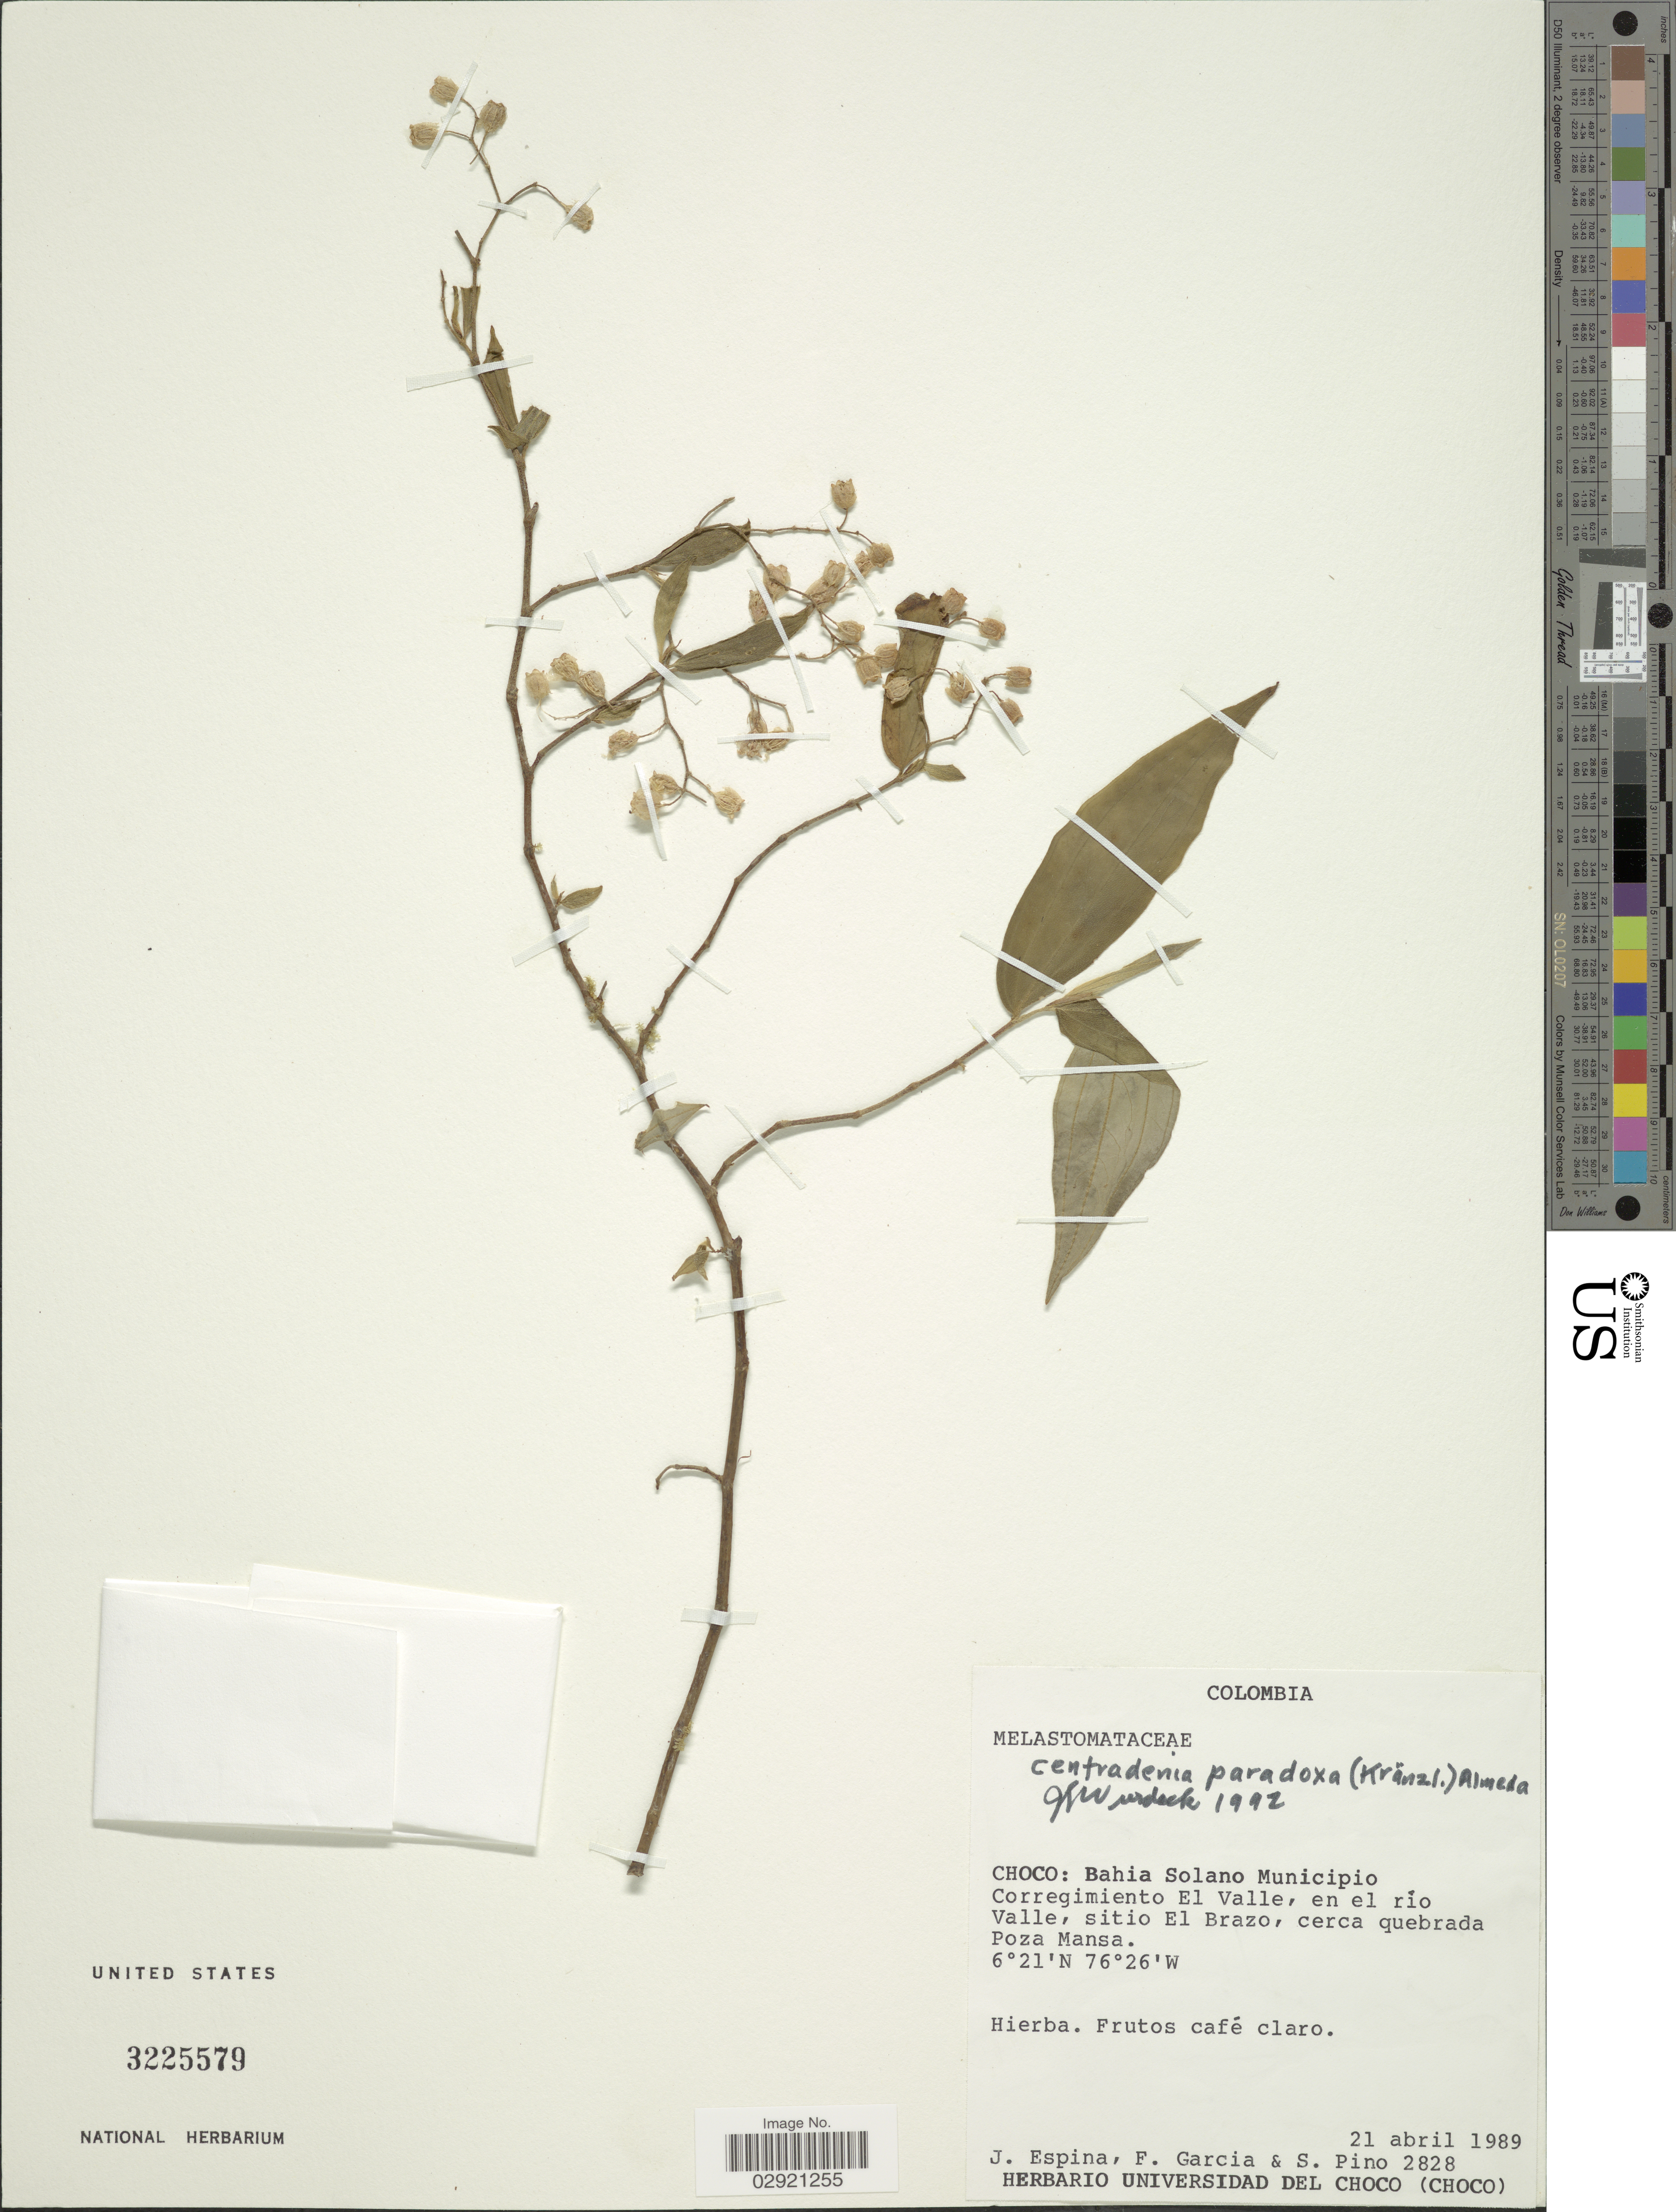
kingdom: Plantae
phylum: Tracheophyta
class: Magnoliopsida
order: Myrtales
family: Melastomataceae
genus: Centradenia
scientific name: Centradenia paradoxa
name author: (Kraenzl.) Almeda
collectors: J. Espina, F. Garcia & S. Pino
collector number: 2828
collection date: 1989-04-21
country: Colombia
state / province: Chocó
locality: Bahia Solano Municipio. Corregimiento El Valle, en el río Valle, sitio El Brazo, cerca quebrada Poza Mansa.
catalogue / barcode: US 3225579